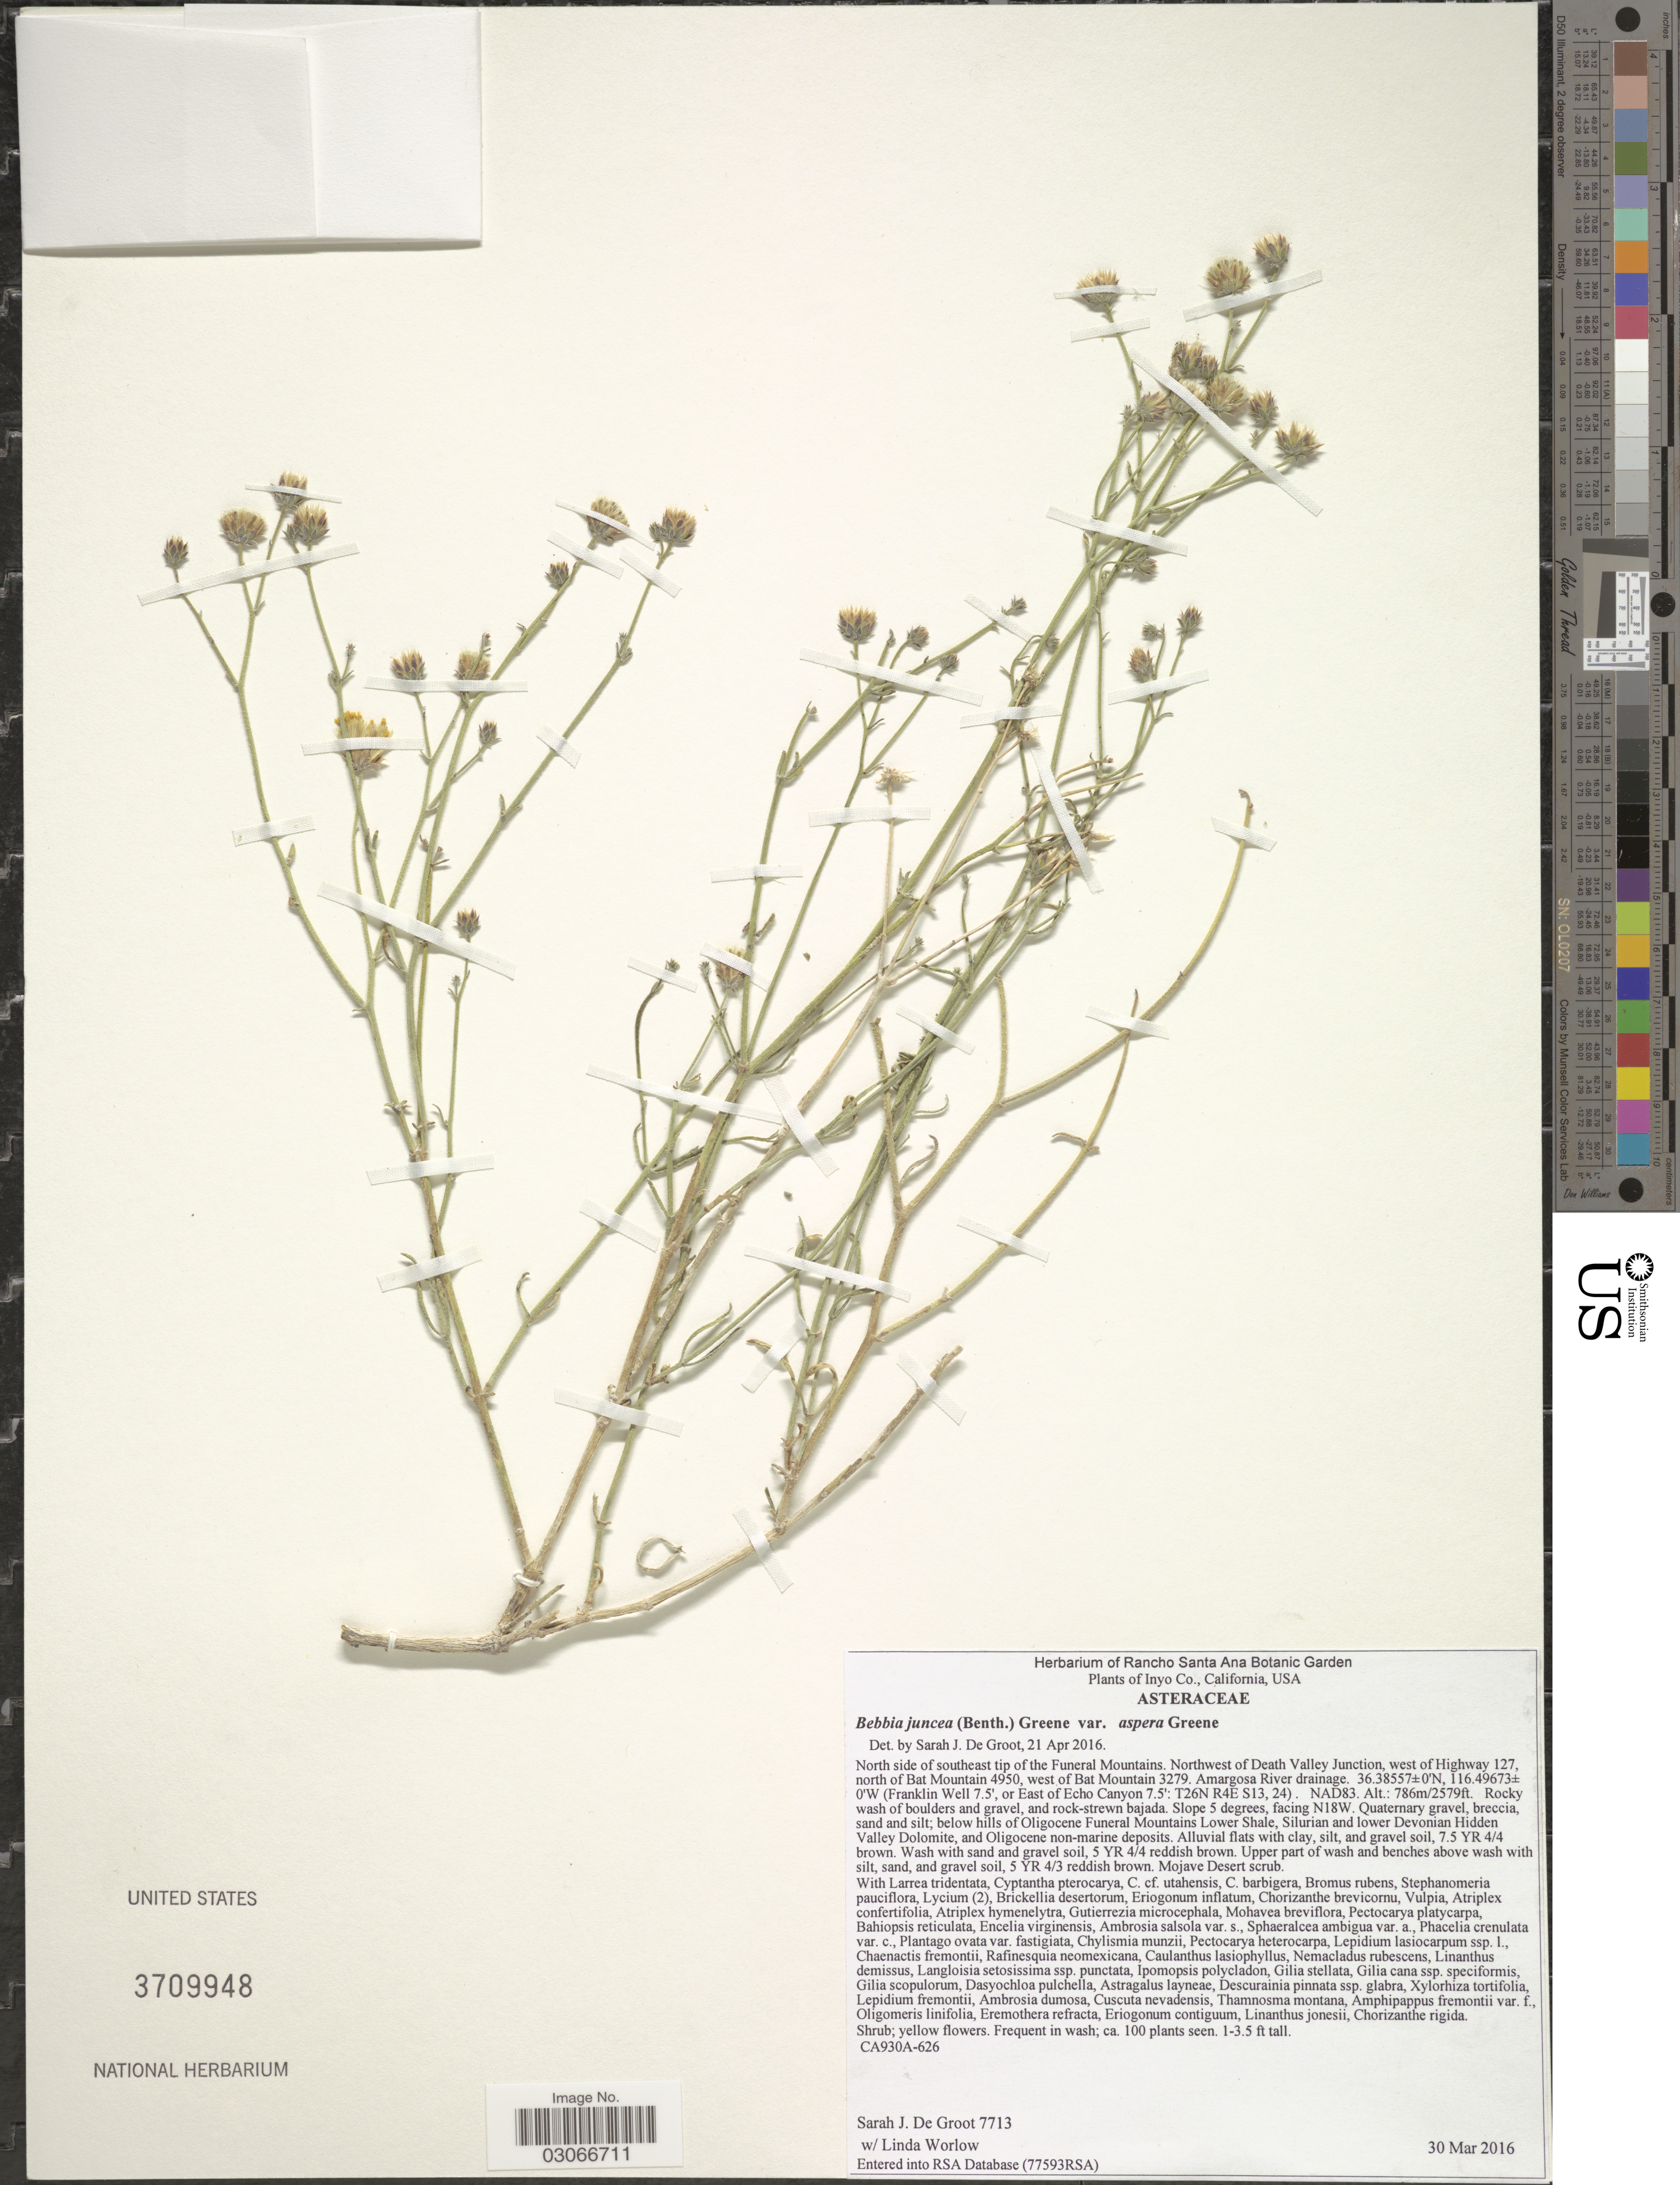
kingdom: Plantae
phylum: Tracheophyta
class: Magnoliopsida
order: Asterales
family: Asteraceae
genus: Bebbia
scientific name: Bebbia juncea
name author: (Benth.) Greene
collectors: S. De Groot & L. Worlow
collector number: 7713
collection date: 2016-03-30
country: United States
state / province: California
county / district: Inyo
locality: Inyo Co. North side of southeast tip of the Funeral Mountains. Northwest of Death Valley Junction, west of Highway 127, north of Bat Mountain 4950, west of Bat Mountain 3279. Amargosa River drainage. (Franklin Well 7.5', or East of echo Canyon 7.5': T26N R4E S13,24).Below hills of Oligocene Funeral Mountains Lower Shale, Silurian and lower Devonian Hidden Valley Dolomite.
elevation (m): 786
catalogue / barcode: US 3709948